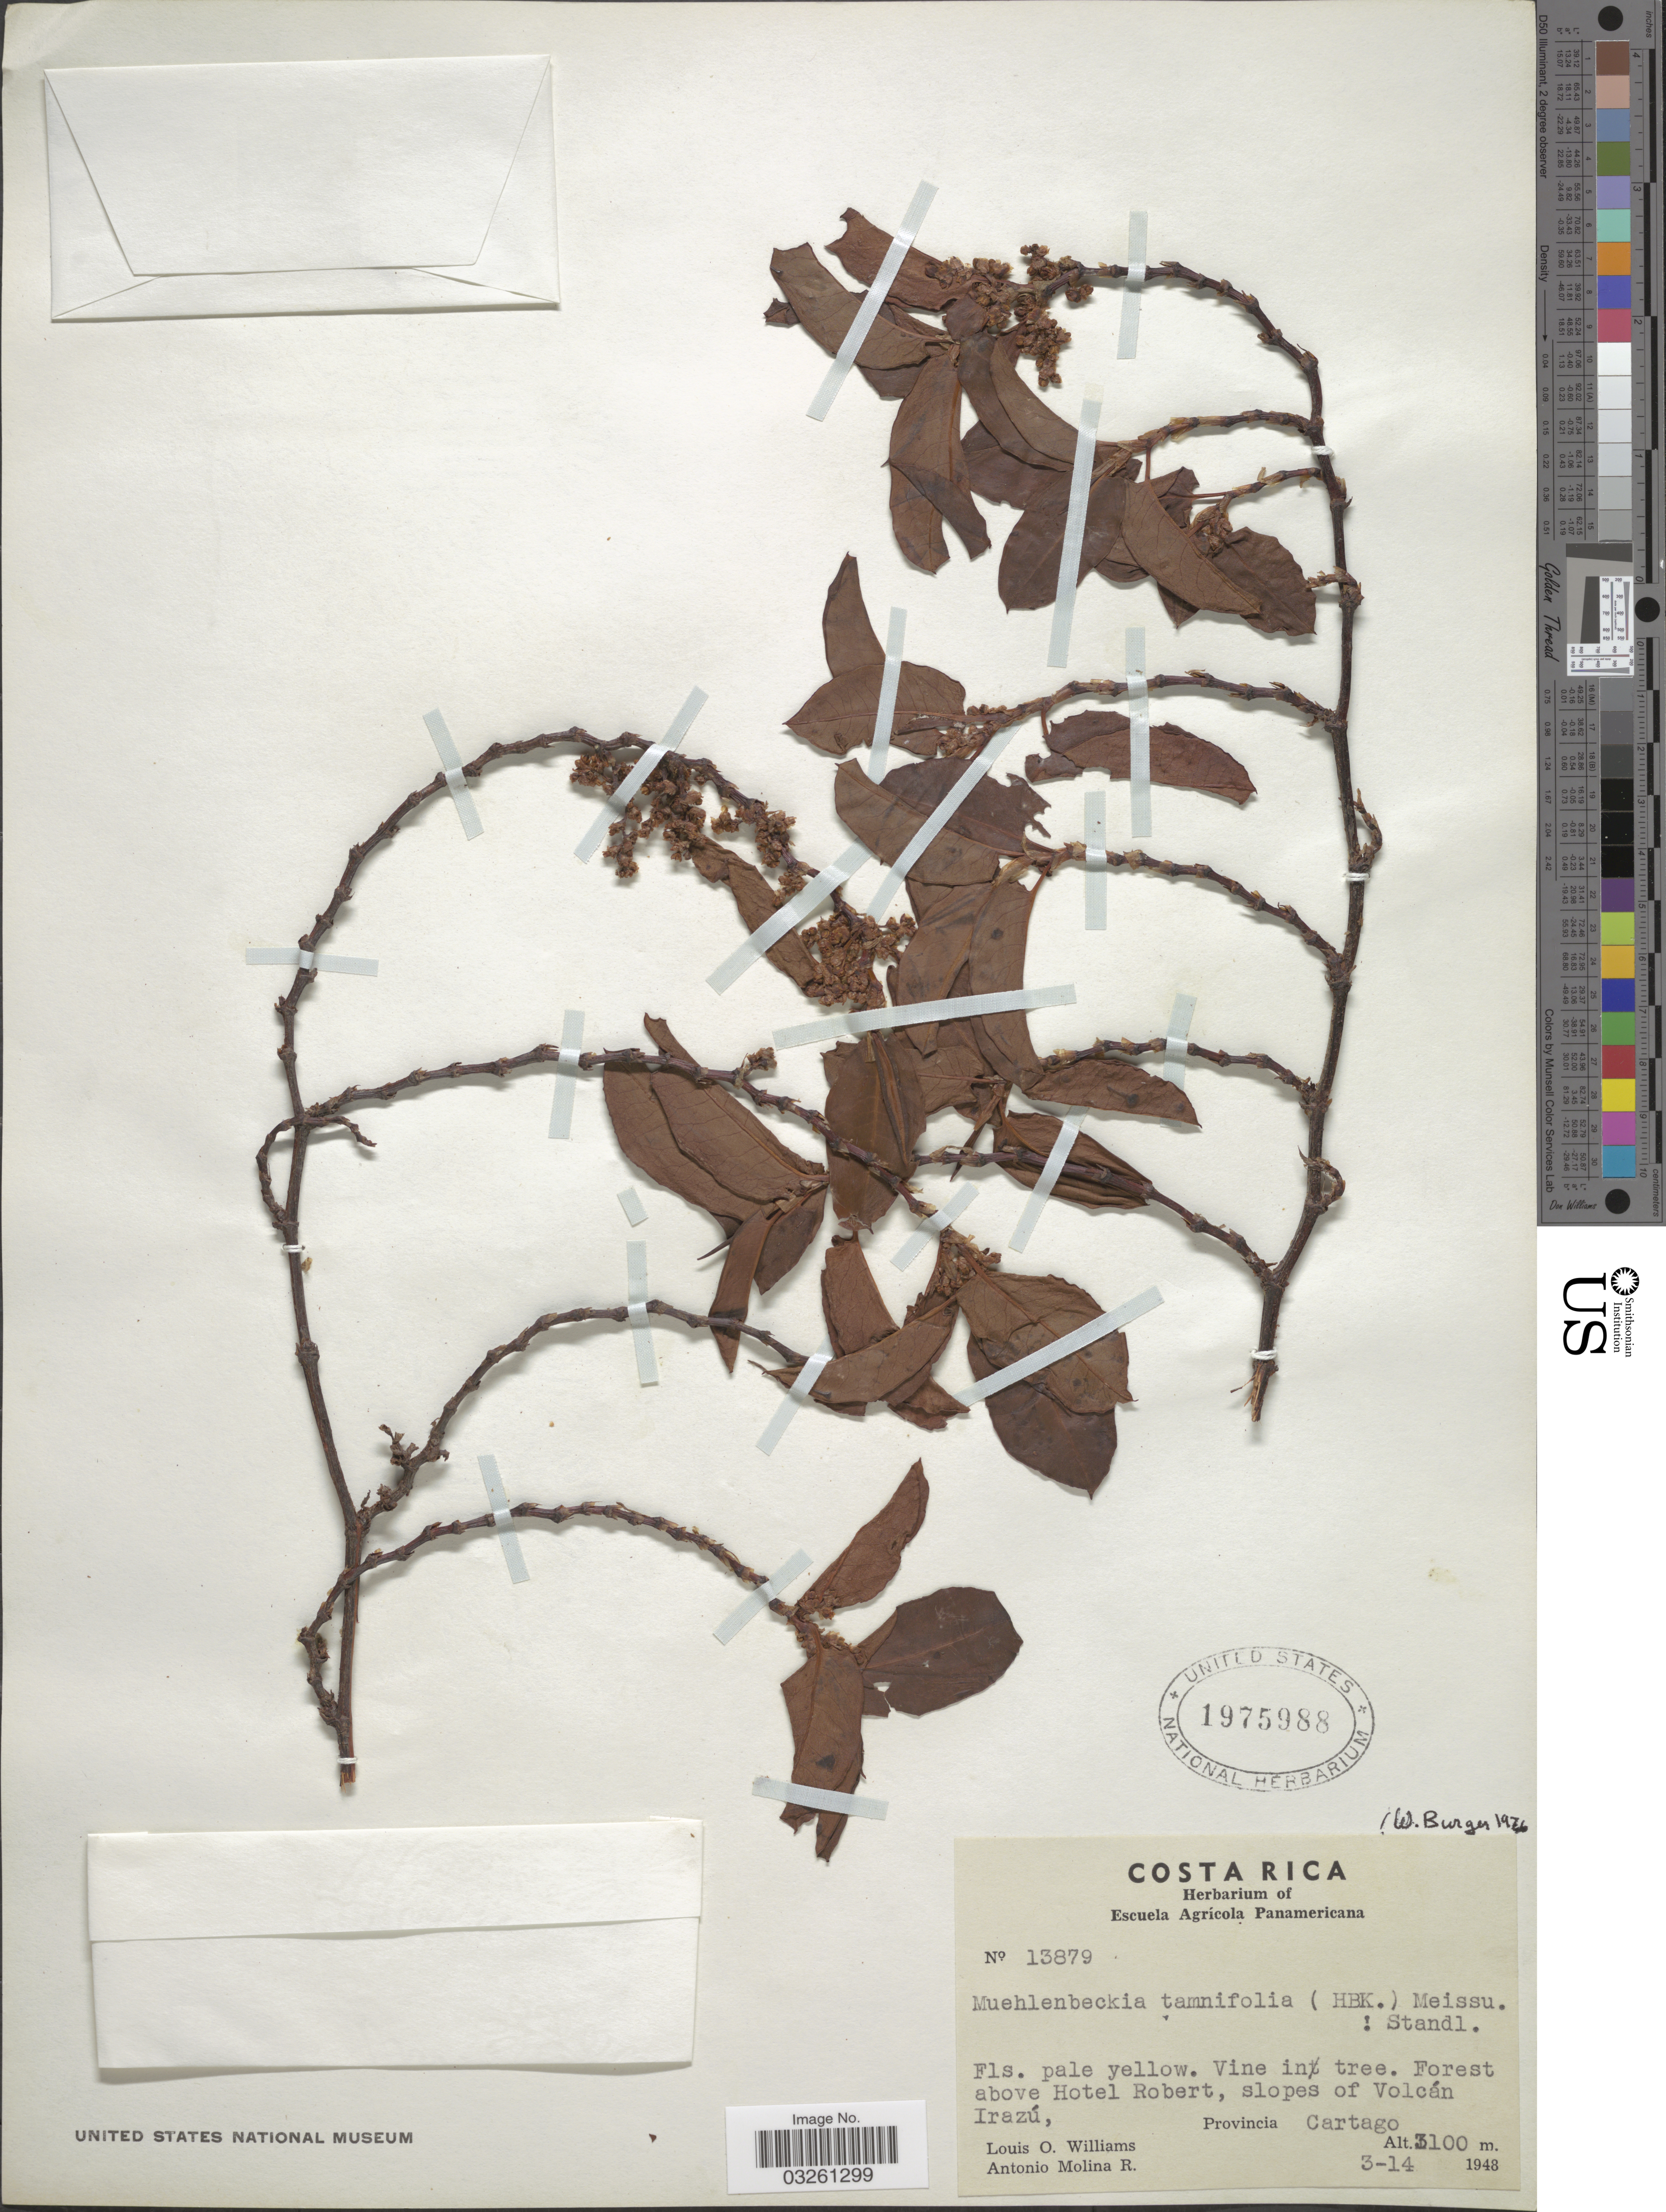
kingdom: Plantae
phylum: Tracheophyta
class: Magnoliopsida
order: Caryophyllales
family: Polygonaceae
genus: Muehlenbeckia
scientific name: Muehlenbeckia tamnifolia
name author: (Kunth) Meisn.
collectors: L. O. Williams & A. Molina R.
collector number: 13879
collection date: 1948-03-14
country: Costa Rica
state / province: Cartago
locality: Forest above Hotel Robert, slopes of Volcán Irazú.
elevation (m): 3100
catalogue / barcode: US 1975988